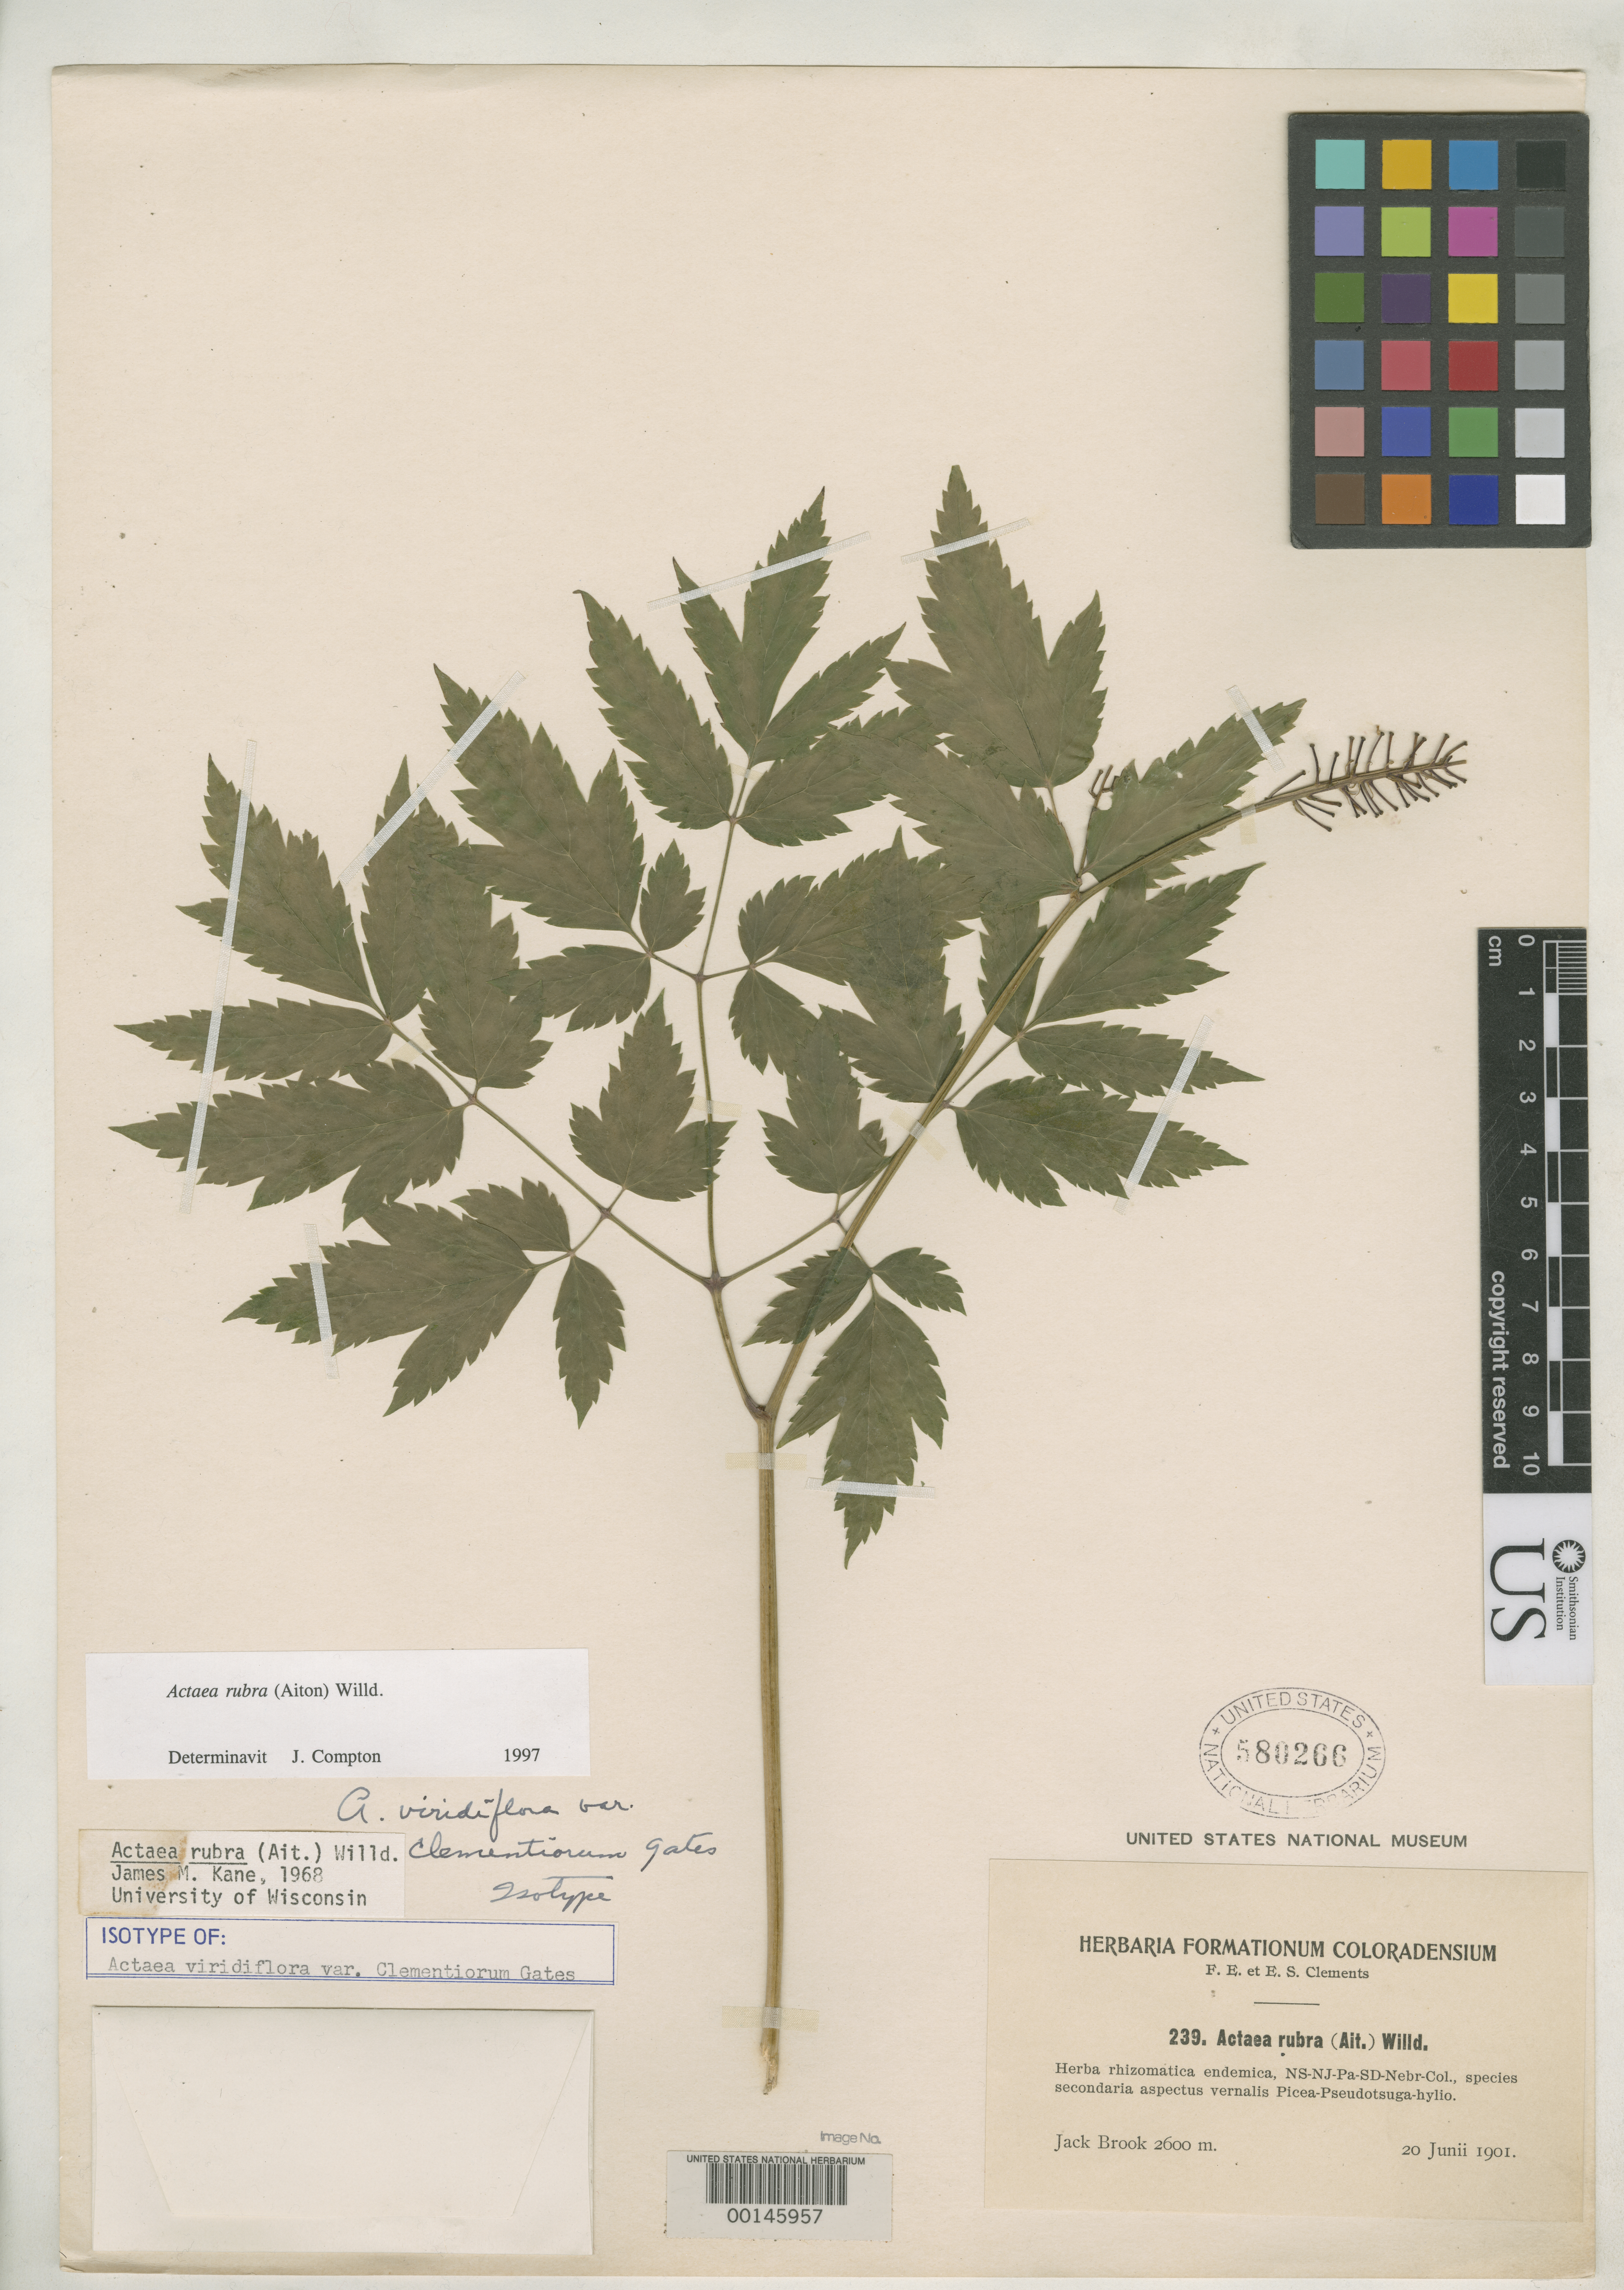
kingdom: Plantae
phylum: Tracheophyta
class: Magnoliopsida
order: Ranunculales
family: Ranunculaceae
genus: Actaea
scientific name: Actaea viridiflora var. clementiorum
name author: R.R. Gates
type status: Isotype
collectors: F. E. Clements & E. S. Clements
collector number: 239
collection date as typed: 20 Jun 1901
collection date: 1901-06-20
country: United States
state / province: Colorado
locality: Jack Brooks.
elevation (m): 2600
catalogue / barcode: US 580266